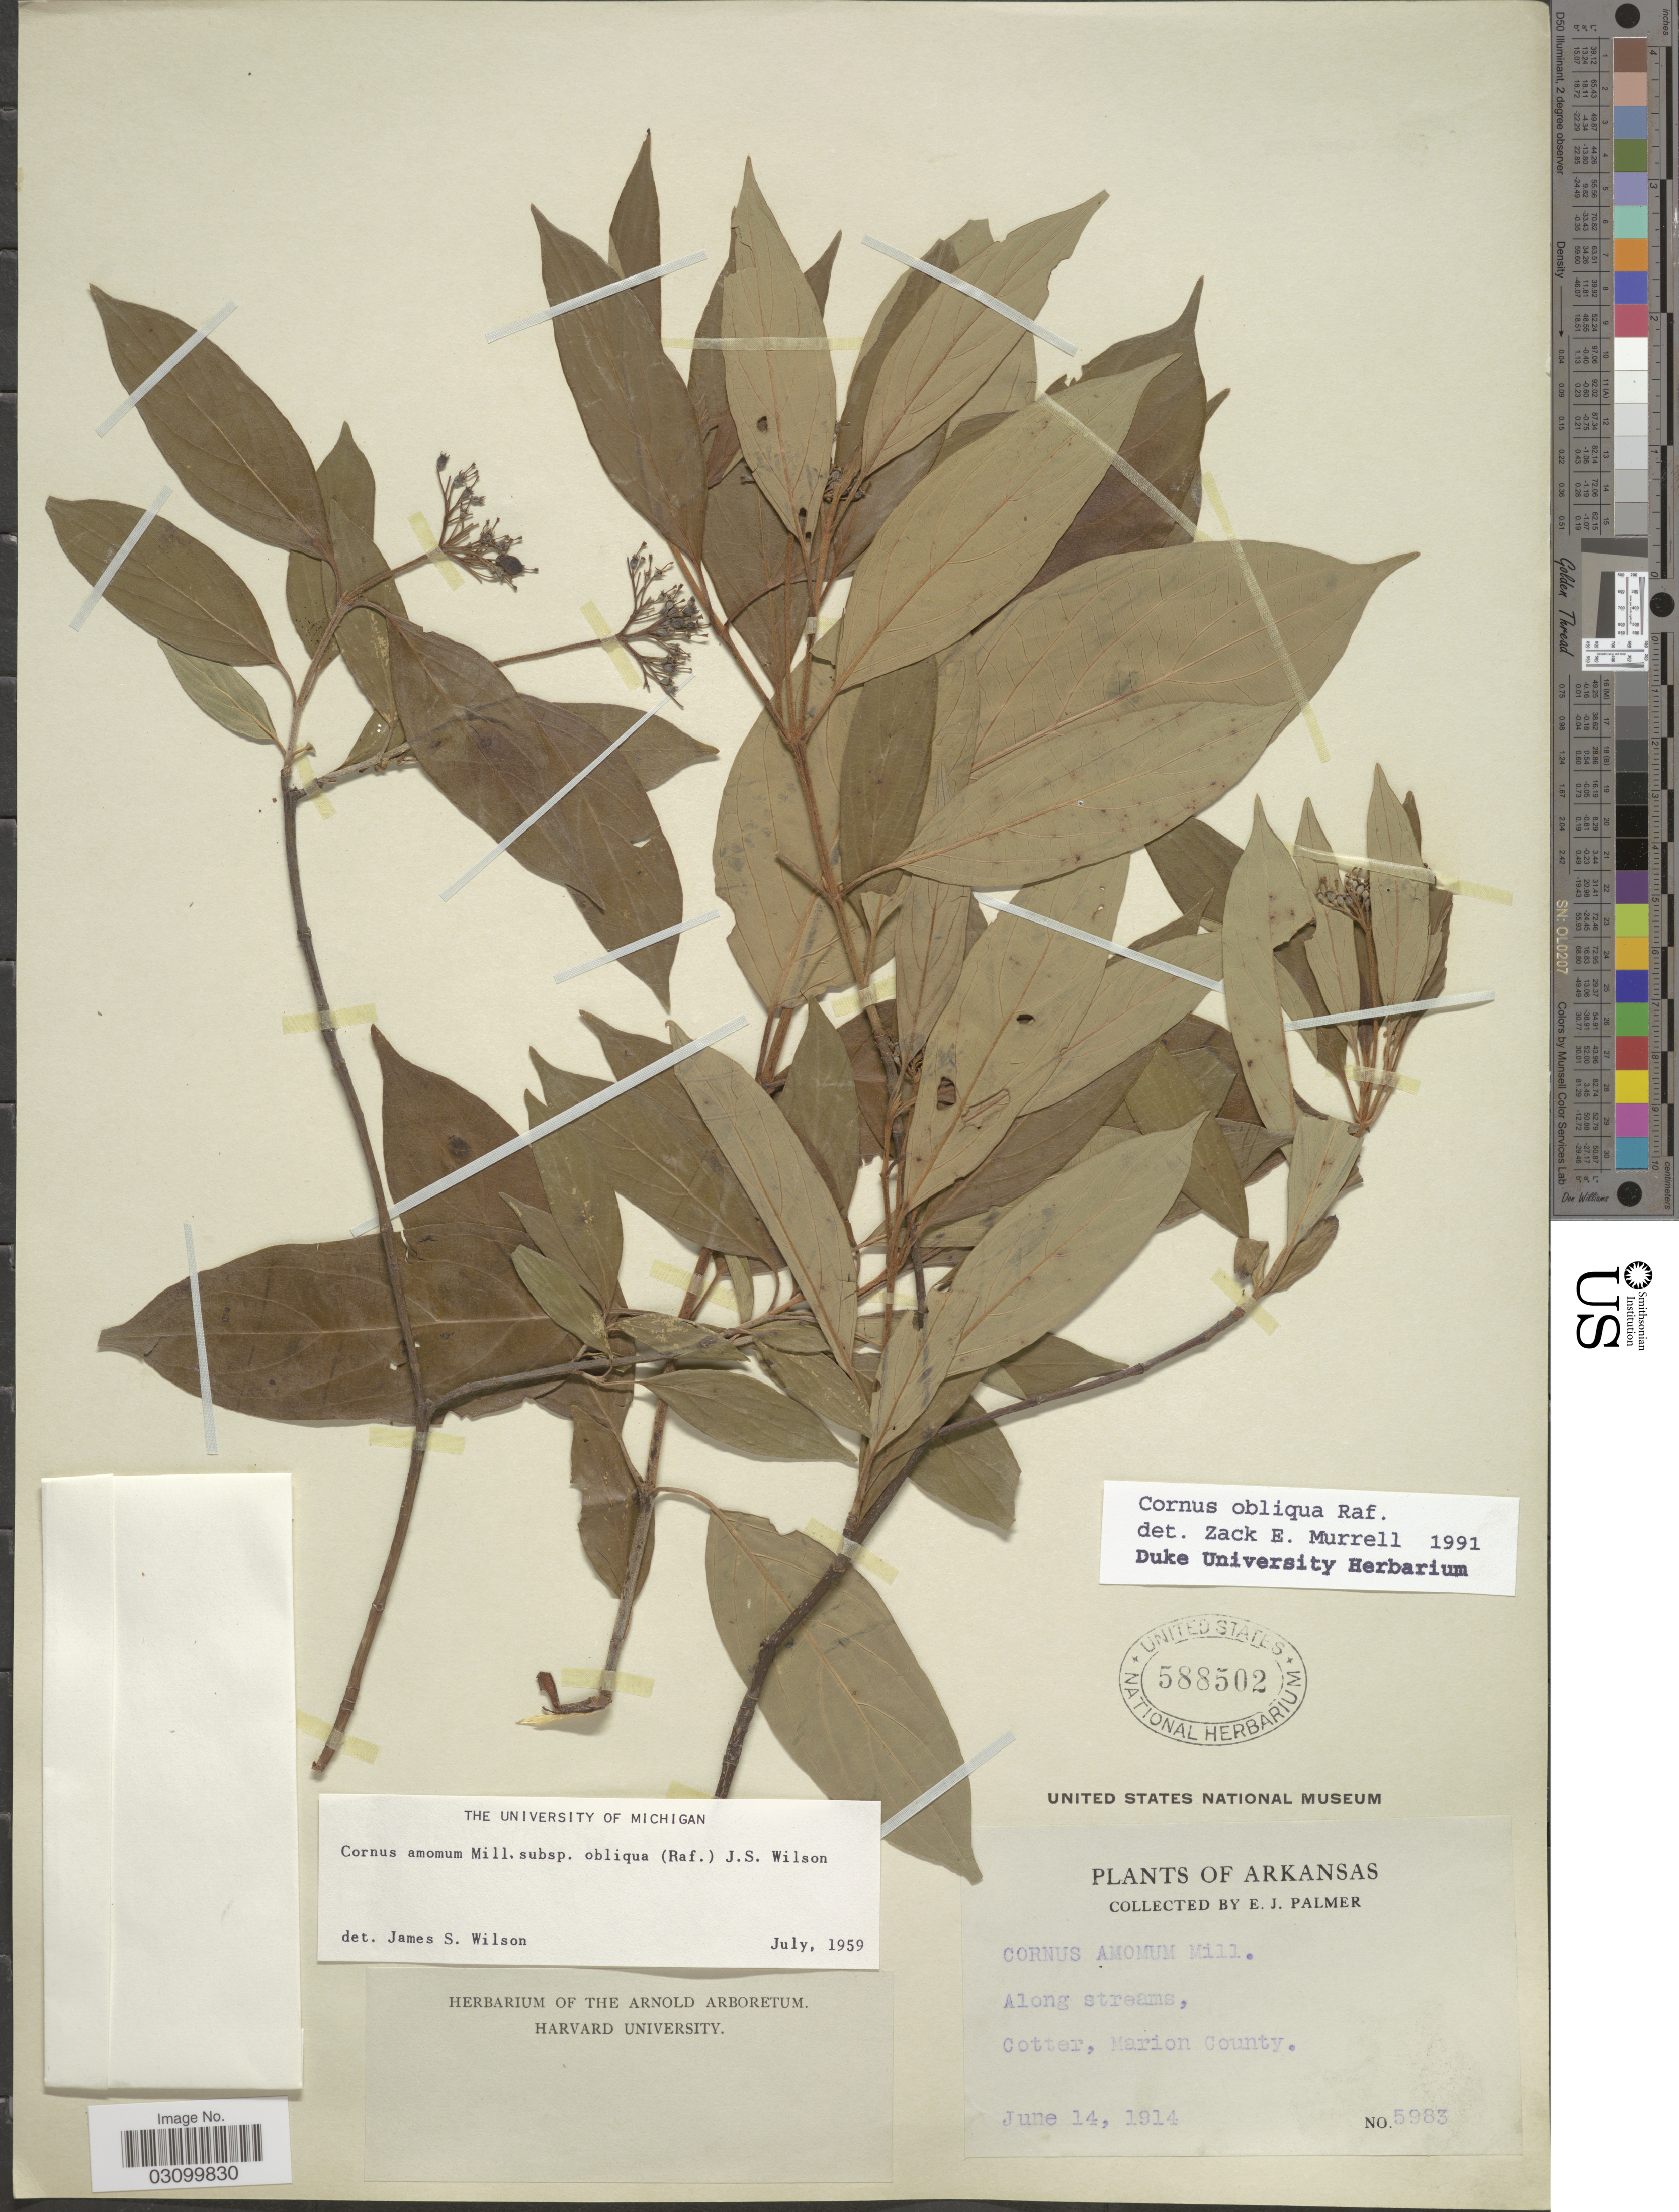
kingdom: Plantae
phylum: Tracheophyta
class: Magnoliopsida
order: Cornales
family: Cornaceae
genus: Cornus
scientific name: Cornus obliqua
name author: Raf.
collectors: E. J. Palmer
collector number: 5983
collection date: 1914-06-14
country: United States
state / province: Arkansas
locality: Along streams, Cotter, Marion County.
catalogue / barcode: US 588502